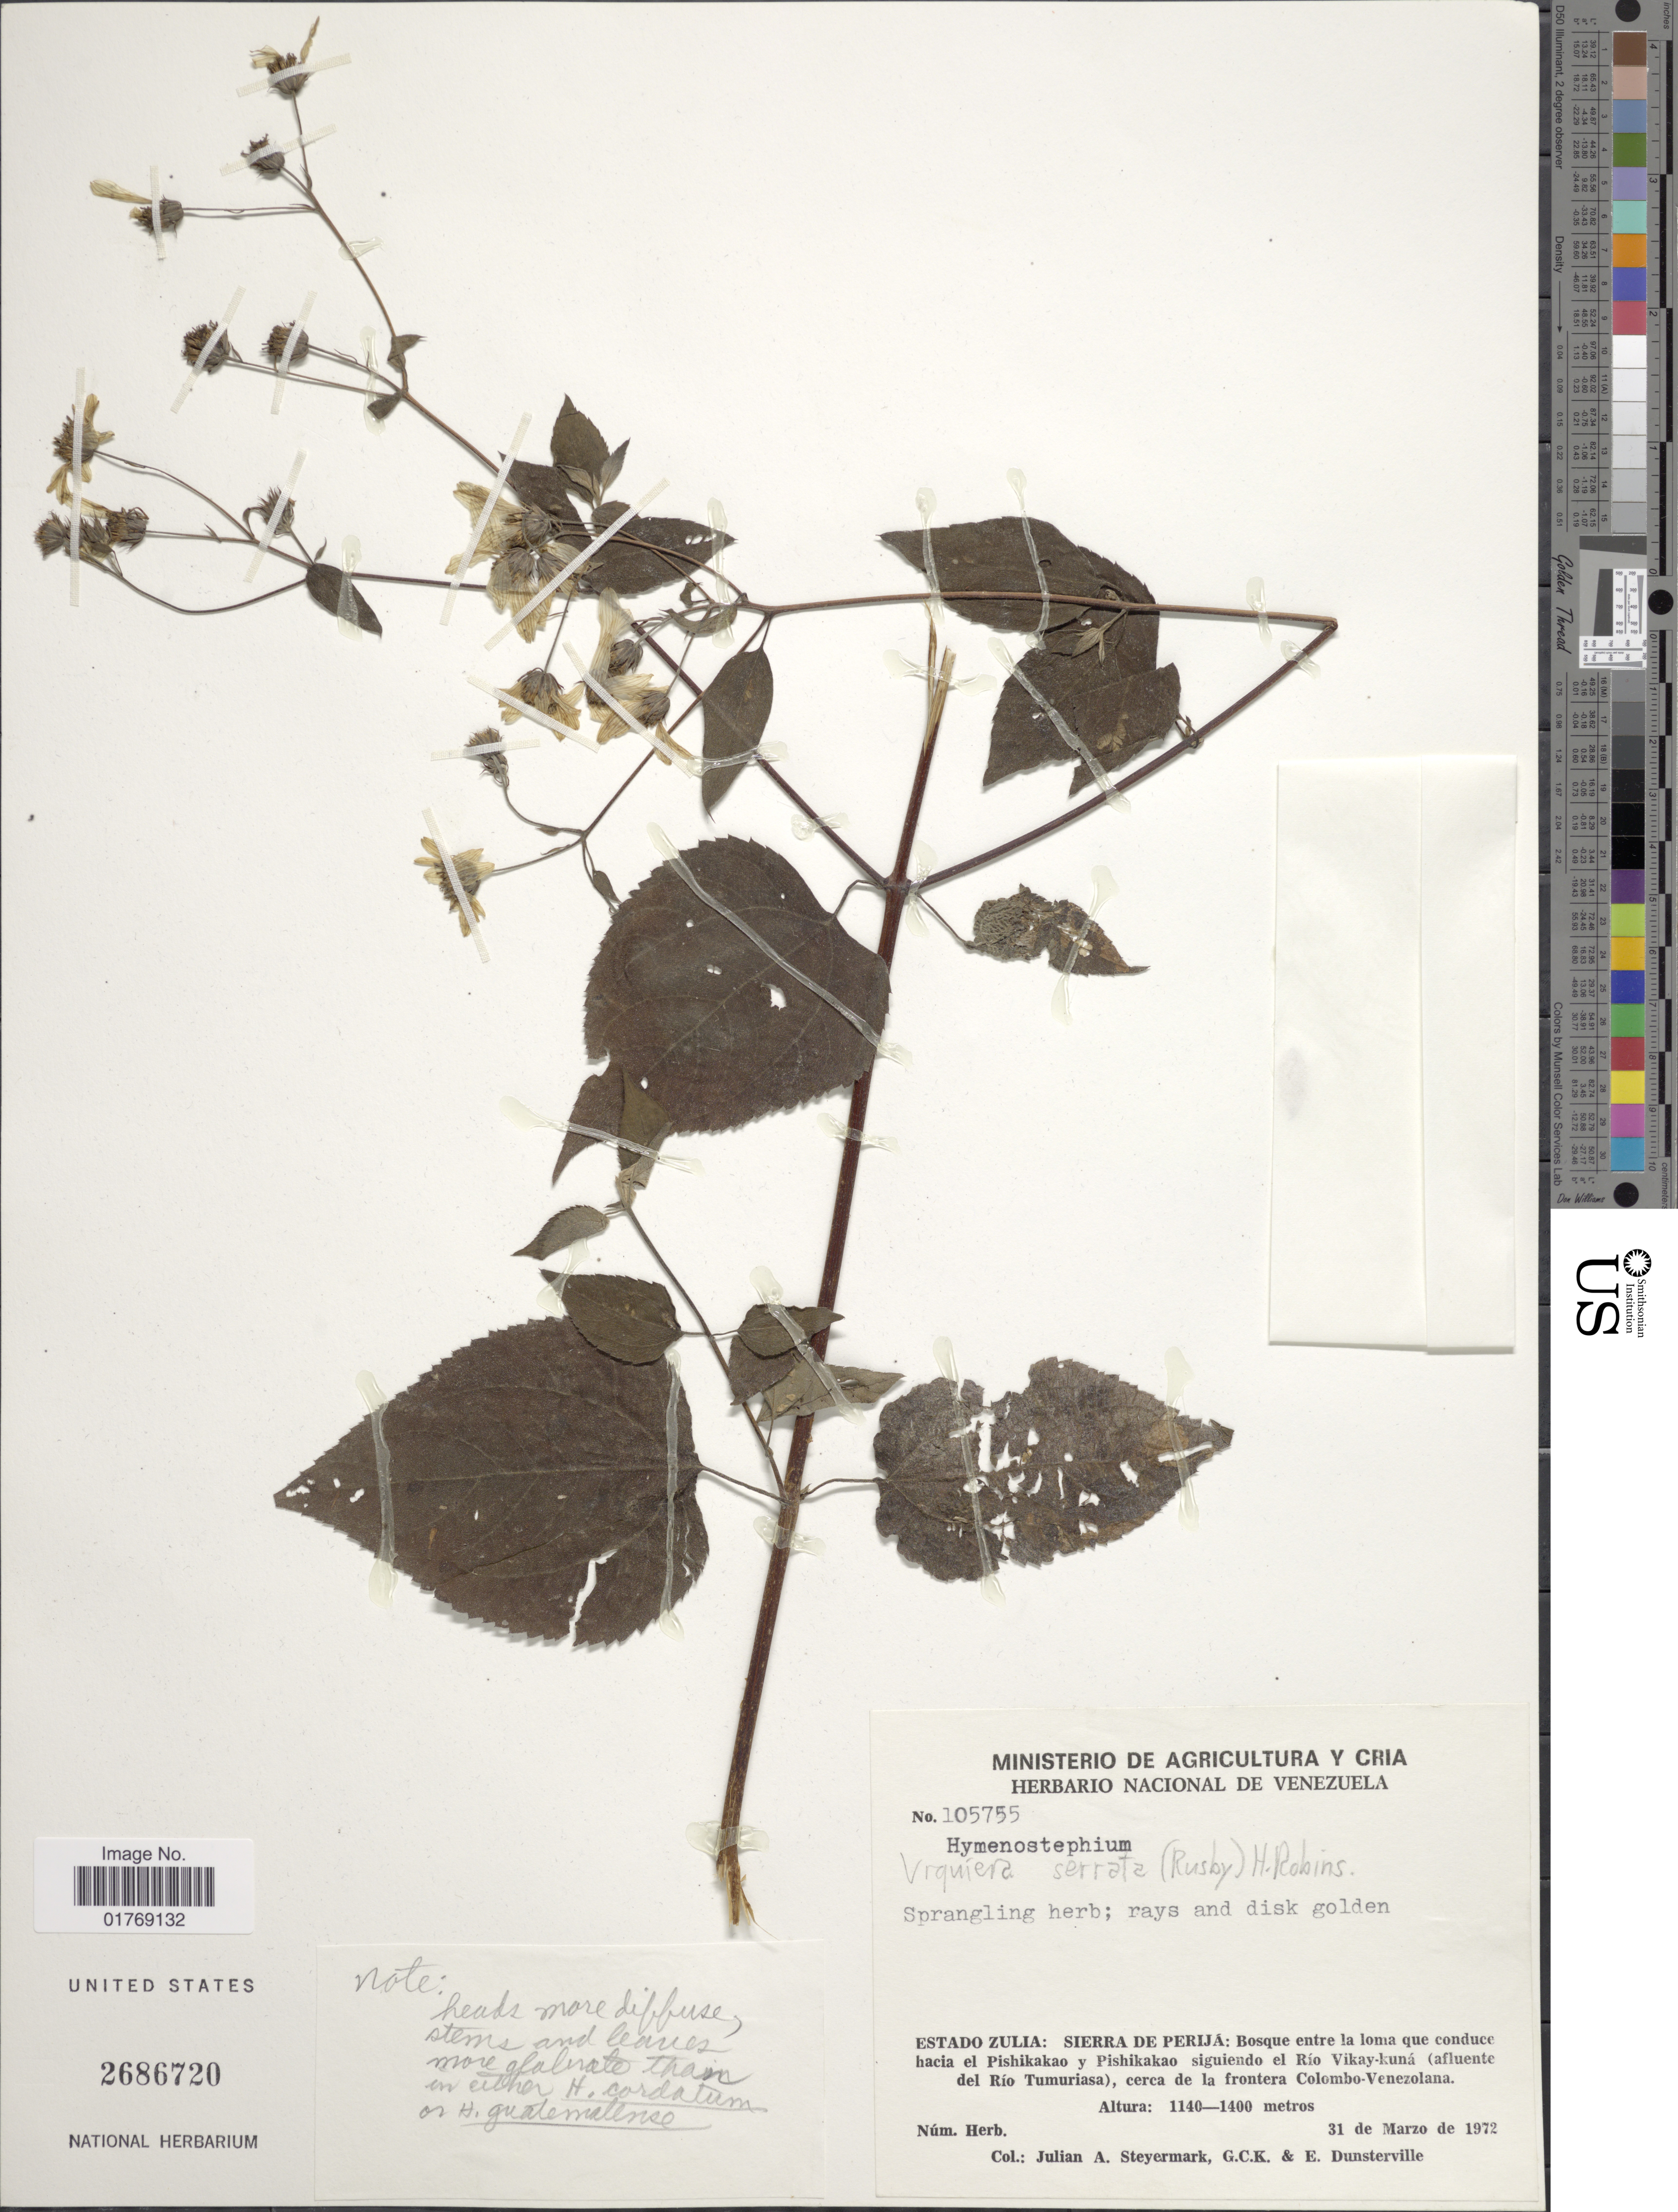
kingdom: Plantae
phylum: Tracheophyta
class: Magnoliopsida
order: Asterales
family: Asteraceae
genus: Viguiera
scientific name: Viguiera serrata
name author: (Rusby) H. Rob.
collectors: J. Steyermark, G. C. K. Dunsterville & E. Dunsterville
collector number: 105755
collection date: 1972-03-31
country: Venezuela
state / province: Zulia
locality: Estado Zulia: Sierra de Perija: Bosque entre la loma que conduce hacia el Pishikakao y Pishikakao siguiendo el Rio Vikay-kuná (afluente del Río Tumuriasa), cerca de la frontera Colombo-Venezolana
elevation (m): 1140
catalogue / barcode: US 2686720